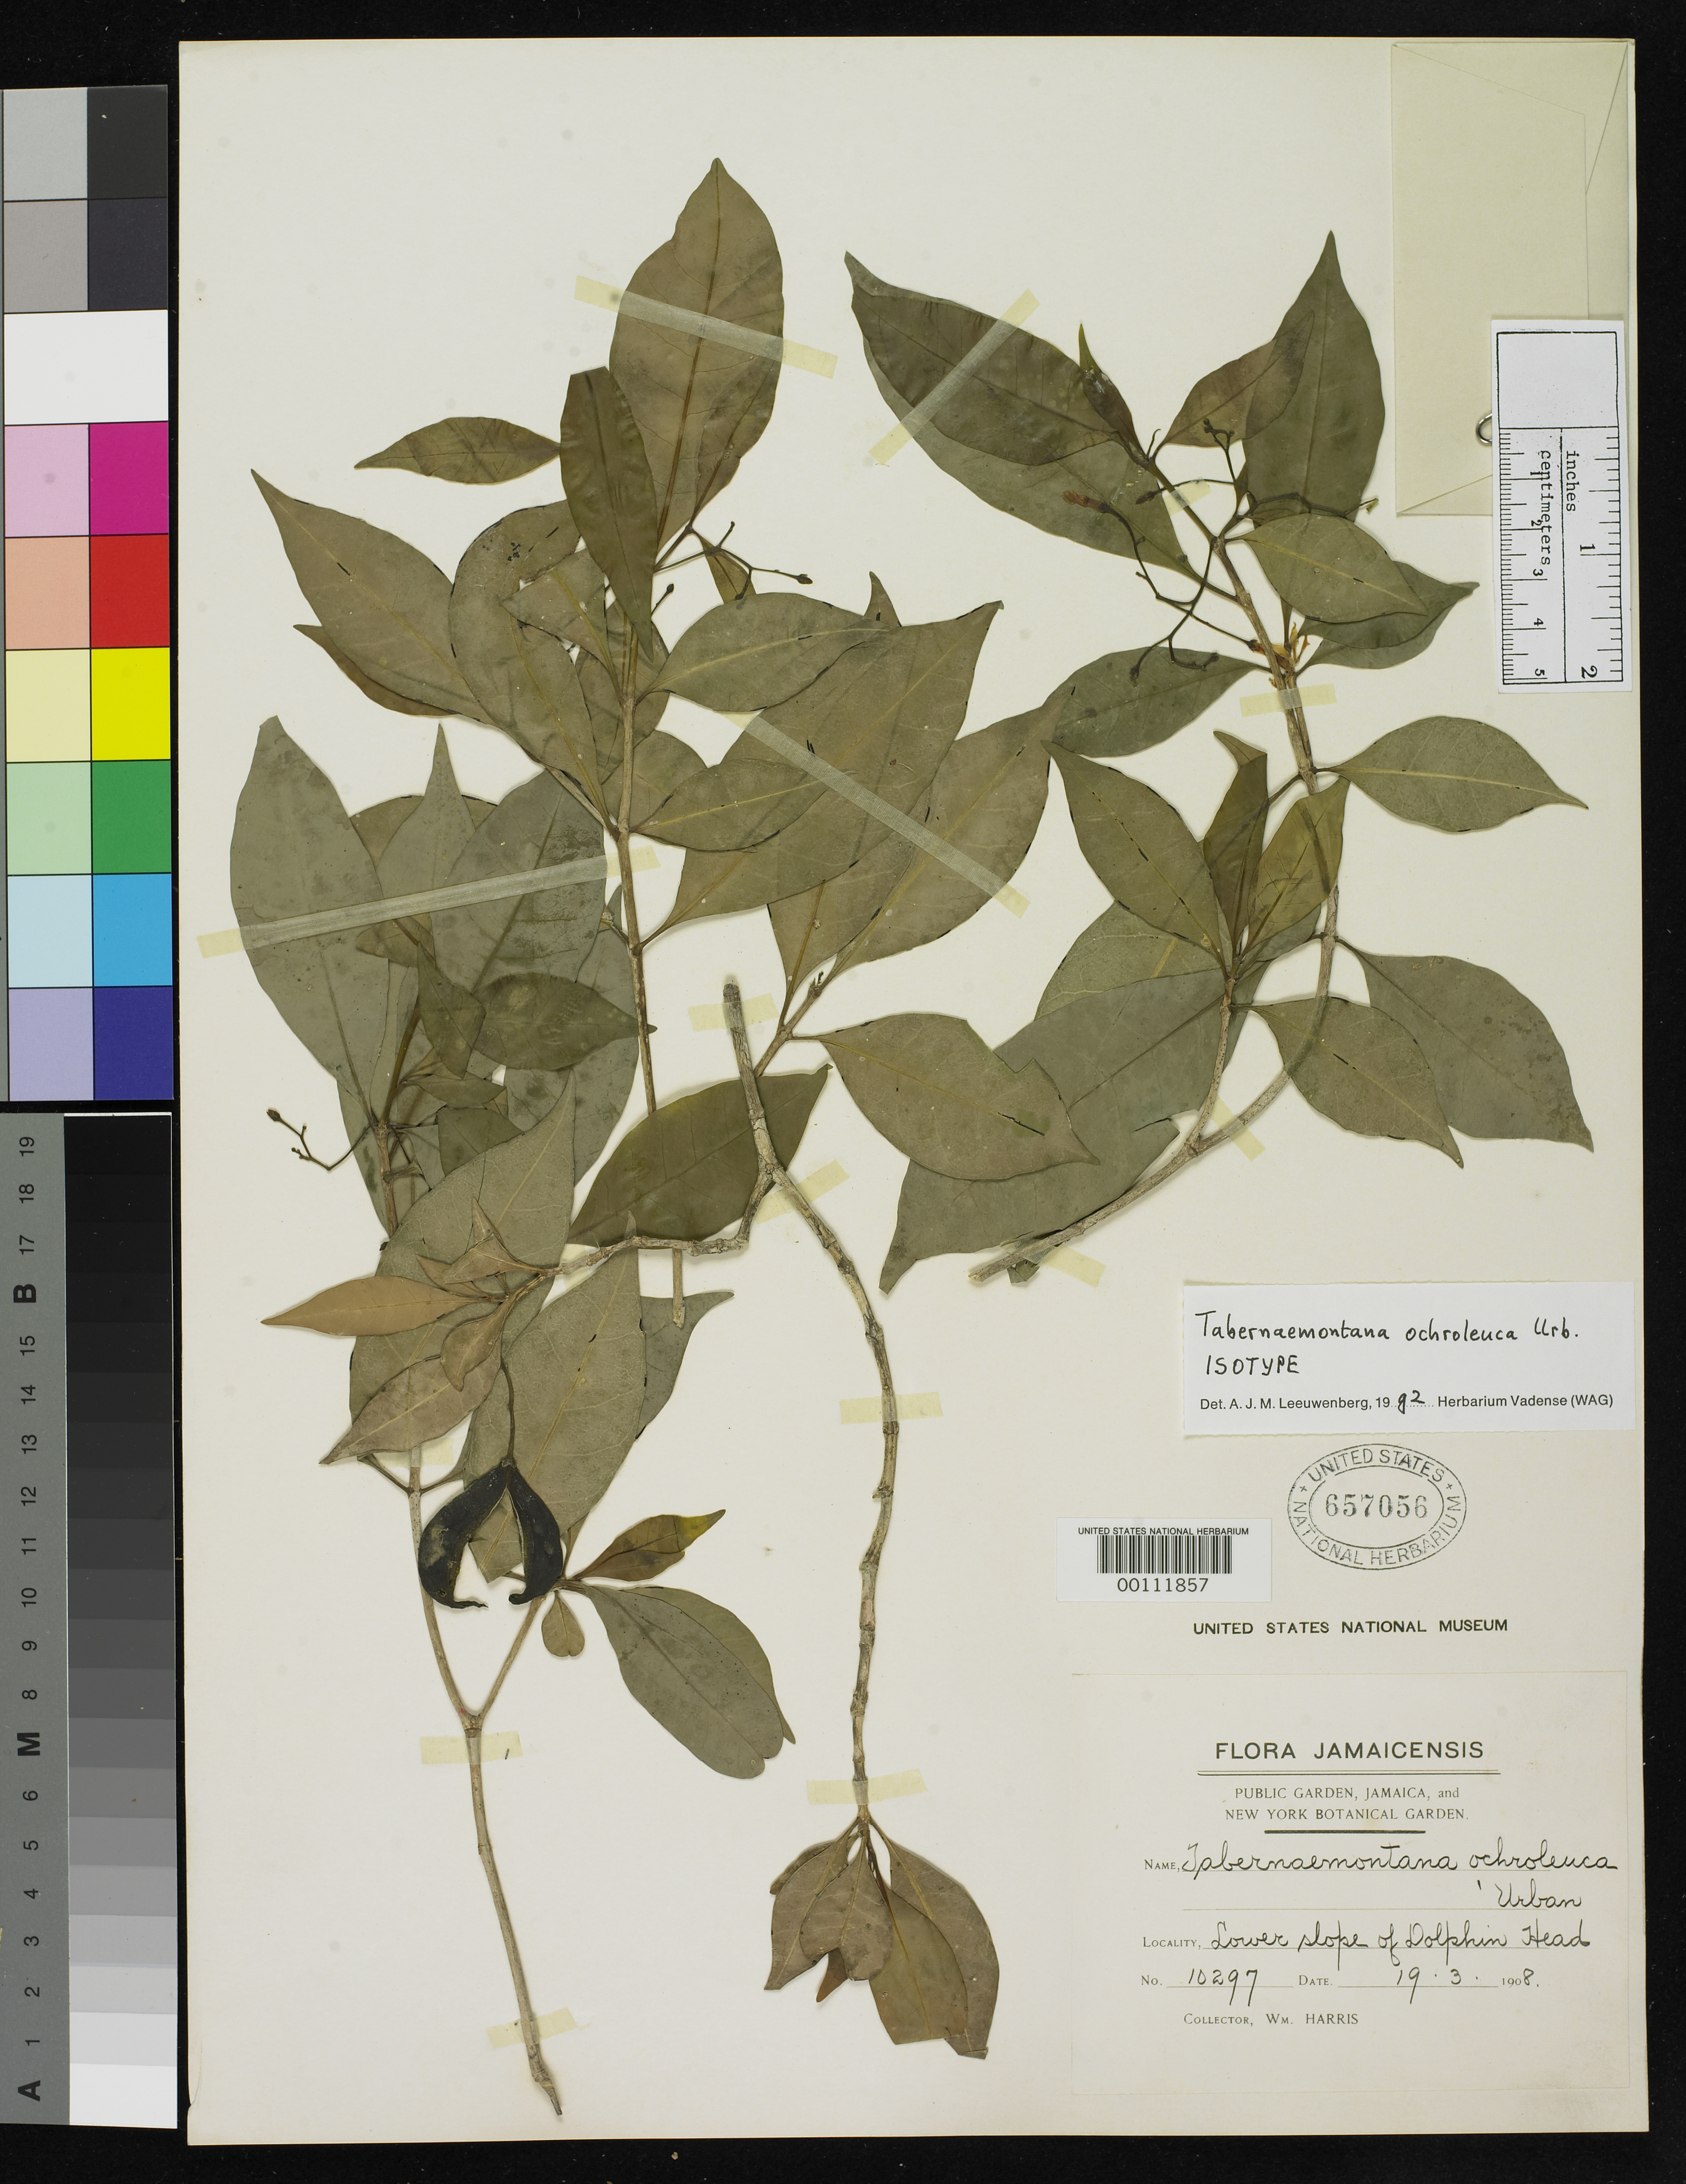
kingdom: Plantae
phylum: Tracheophyta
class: Magnoliopsida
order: Gentianales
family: Apocynaceae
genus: Tabernaemontana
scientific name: Tabernaemontana ochroleuca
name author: Urb.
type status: Isotype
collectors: W. H. Harris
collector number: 10297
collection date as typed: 19 Mar 1908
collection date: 1908-03-19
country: Jamaica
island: Greater Antilles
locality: Lower slope of Dolphin Head.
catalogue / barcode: US 657056